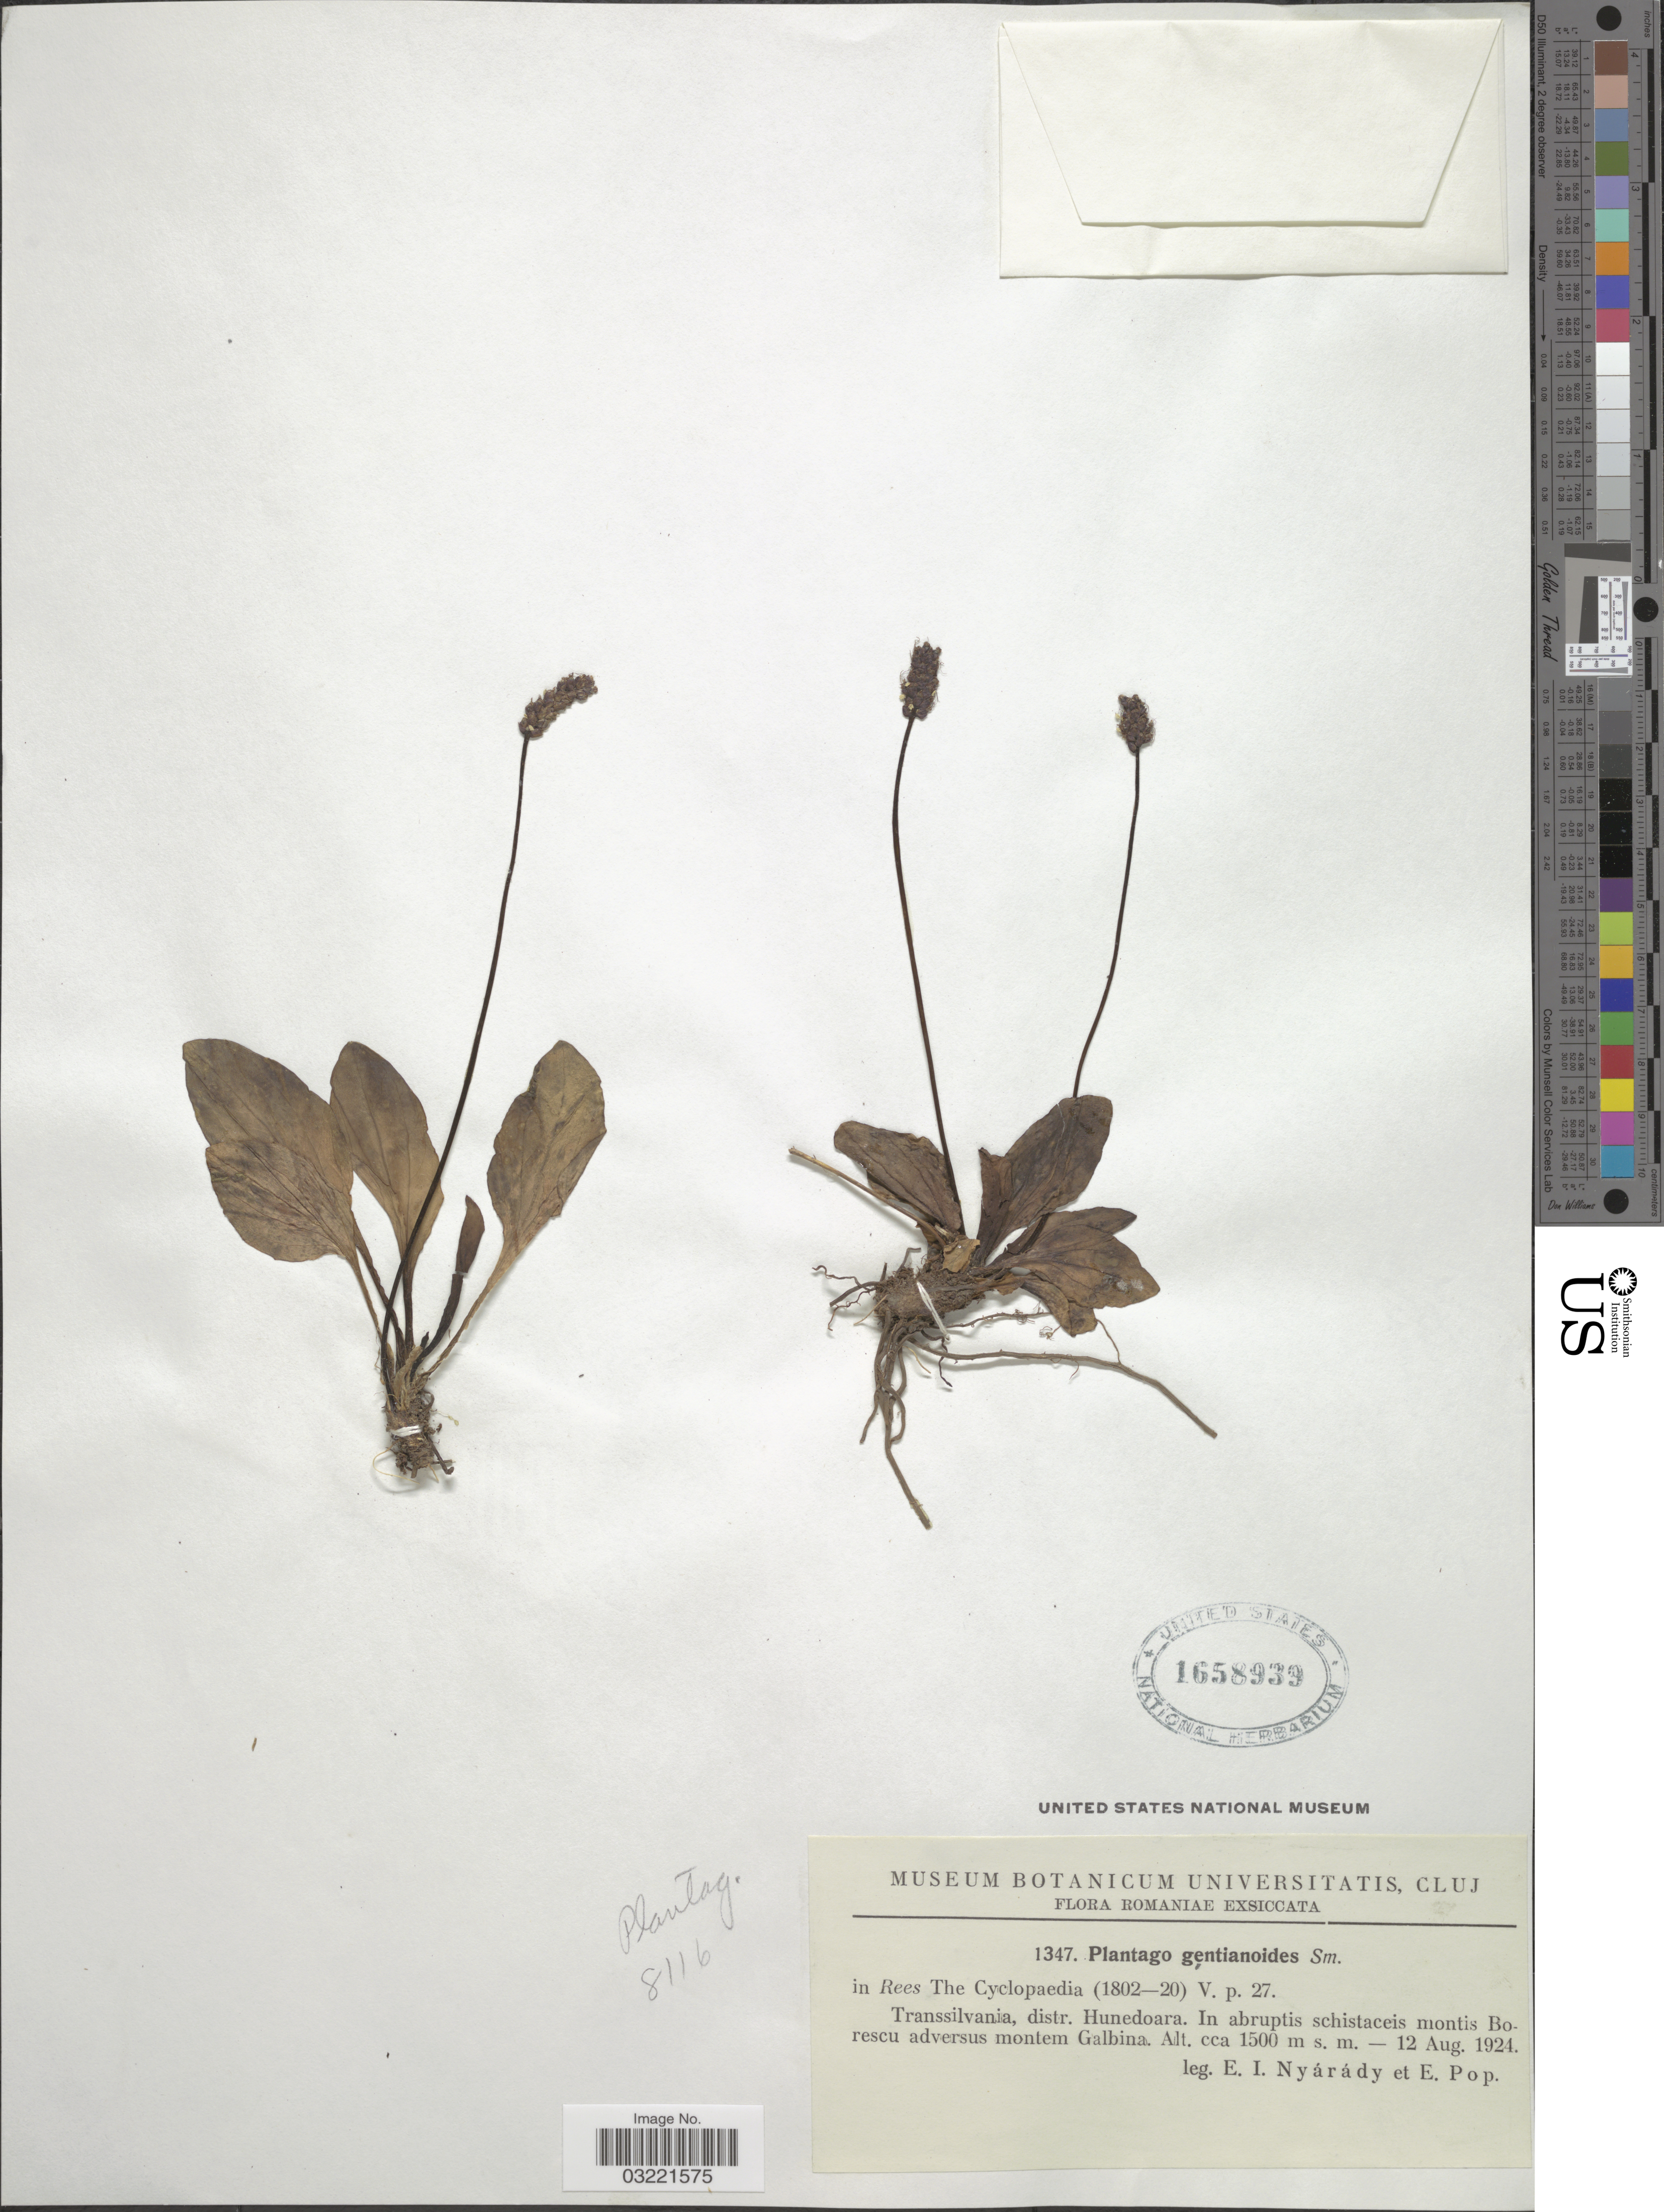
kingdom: Plantae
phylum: Tracheophyta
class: Magnoliopsida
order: Lamiales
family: Plantaginaceae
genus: Plantago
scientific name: Plantago gentianoides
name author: Sibth. & Sm.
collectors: E. Nyárády & E. Pop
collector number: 1347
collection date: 1924-08-12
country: Romania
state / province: Hunedoara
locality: Transsilvania, distr. Hunedoara. Montis Borescu adversus montem Galbina.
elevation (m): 1500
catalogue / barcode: US 1658939